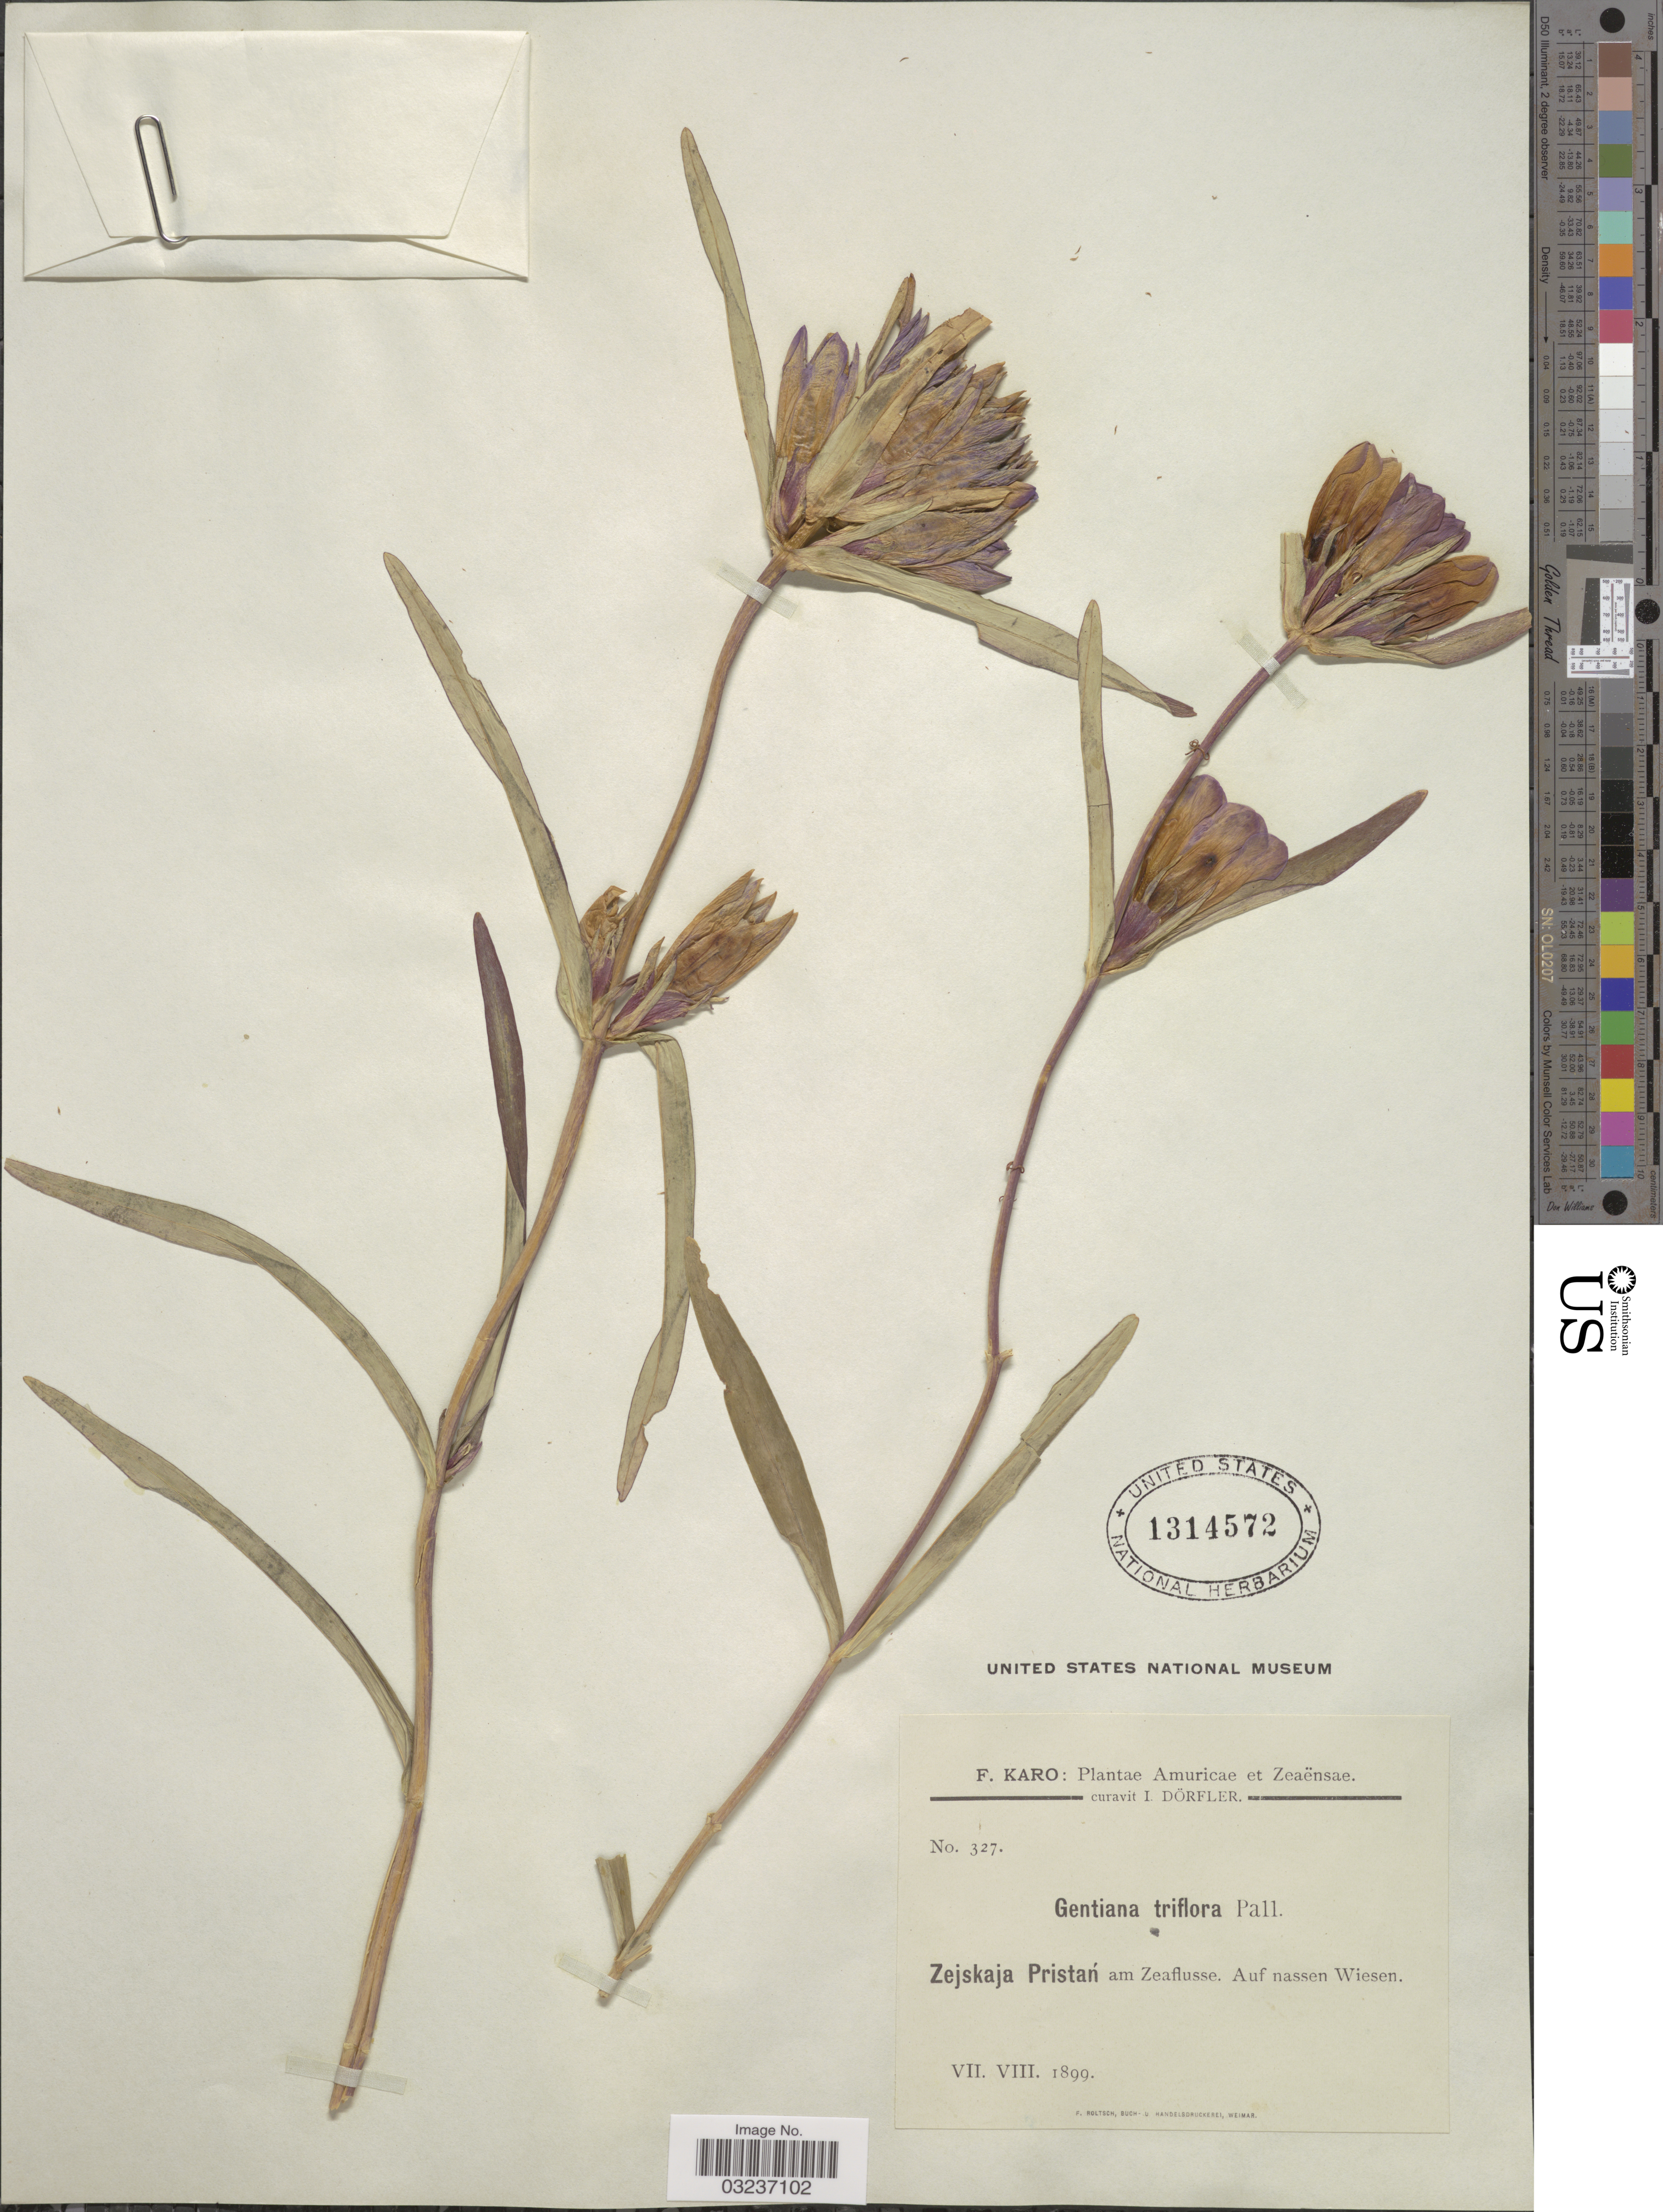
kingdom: Plantae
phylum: Tracheophyta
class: Magnoliopsida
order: Gentianales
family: Gentianaceae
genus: Gentiana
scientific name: Gentiana triflora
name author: Pall.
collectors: F. Karo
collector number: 327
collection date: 1899-07/1899-08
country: Russian Federation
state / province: Amur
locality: Amuricae et Zeaënsae. Zejskaja Pristán am Zeaflusse. Auf nassen Wiesen.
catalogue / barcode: US 1314572